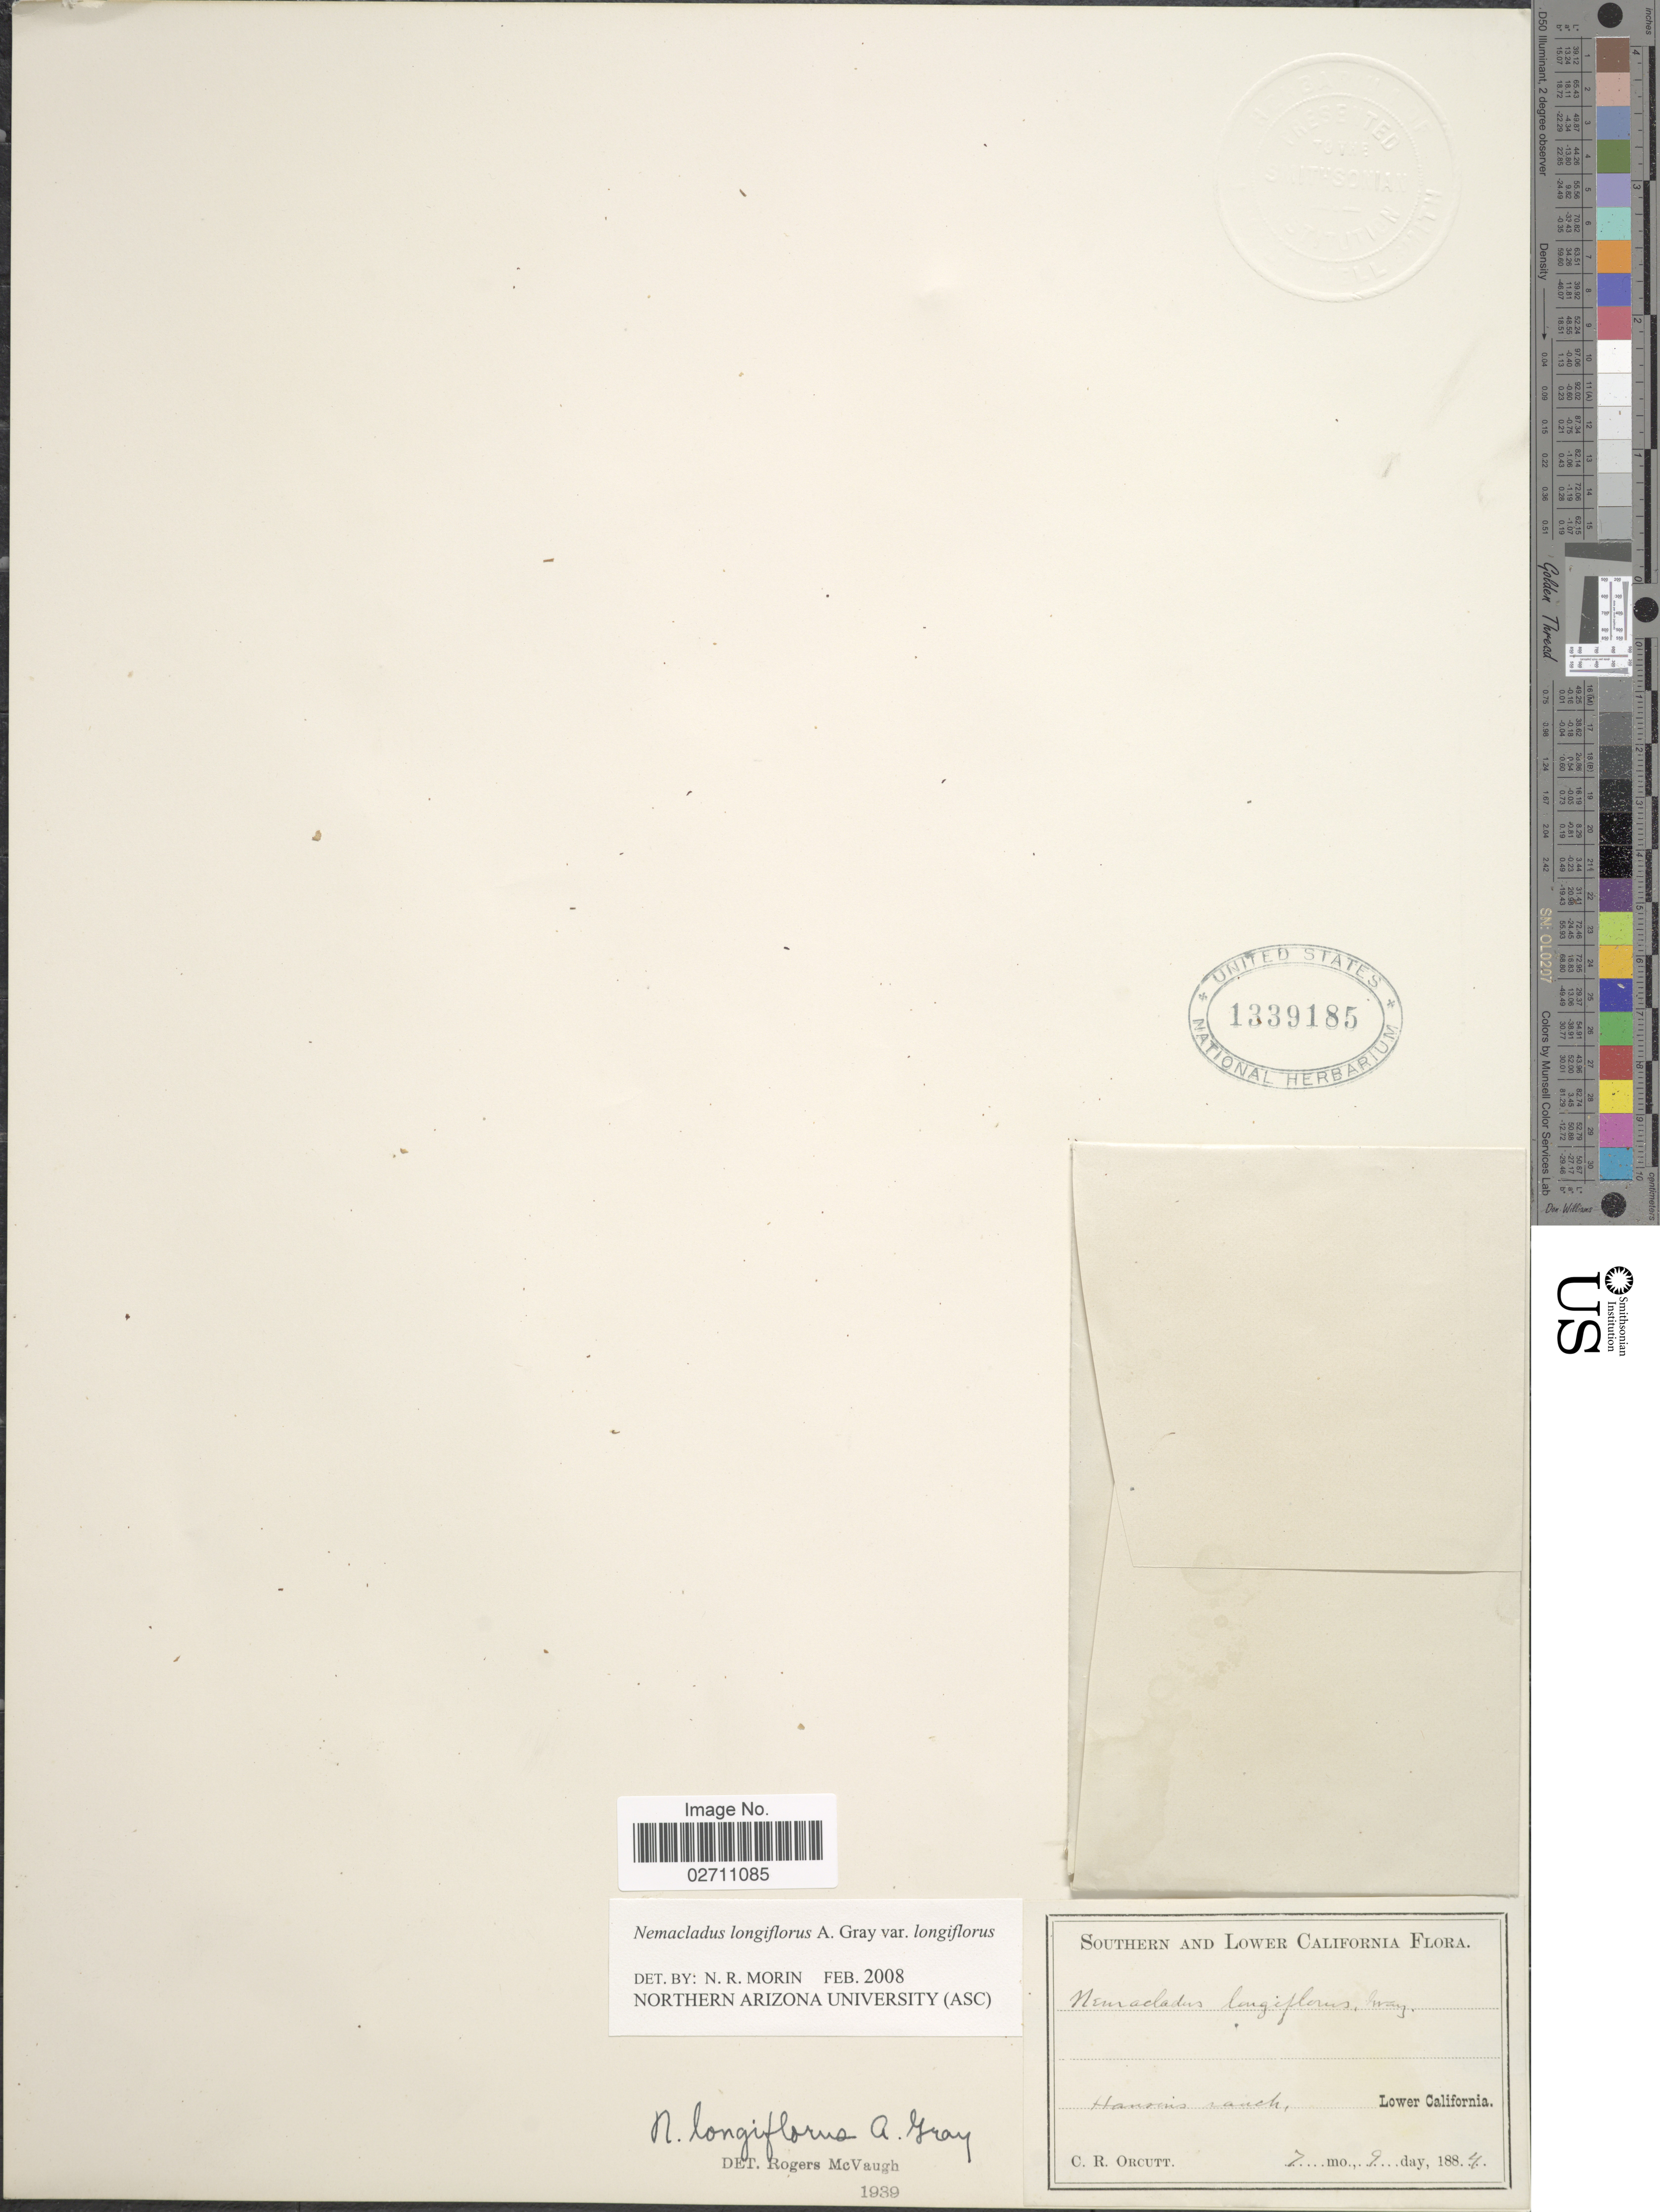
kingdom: Plantae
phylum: Tracheophyta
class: Magnoliopsida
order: Asterales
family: Campanulaceae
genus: Nemacladus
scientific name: Nemacladus longiflorus var. longiflorus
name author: A. Gray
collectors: C. R. Orcutt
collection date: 1884-07-09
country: Mexico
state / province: Baja California Norte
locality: Hansins ranch, Lower Cal.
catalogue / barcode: US 1339185